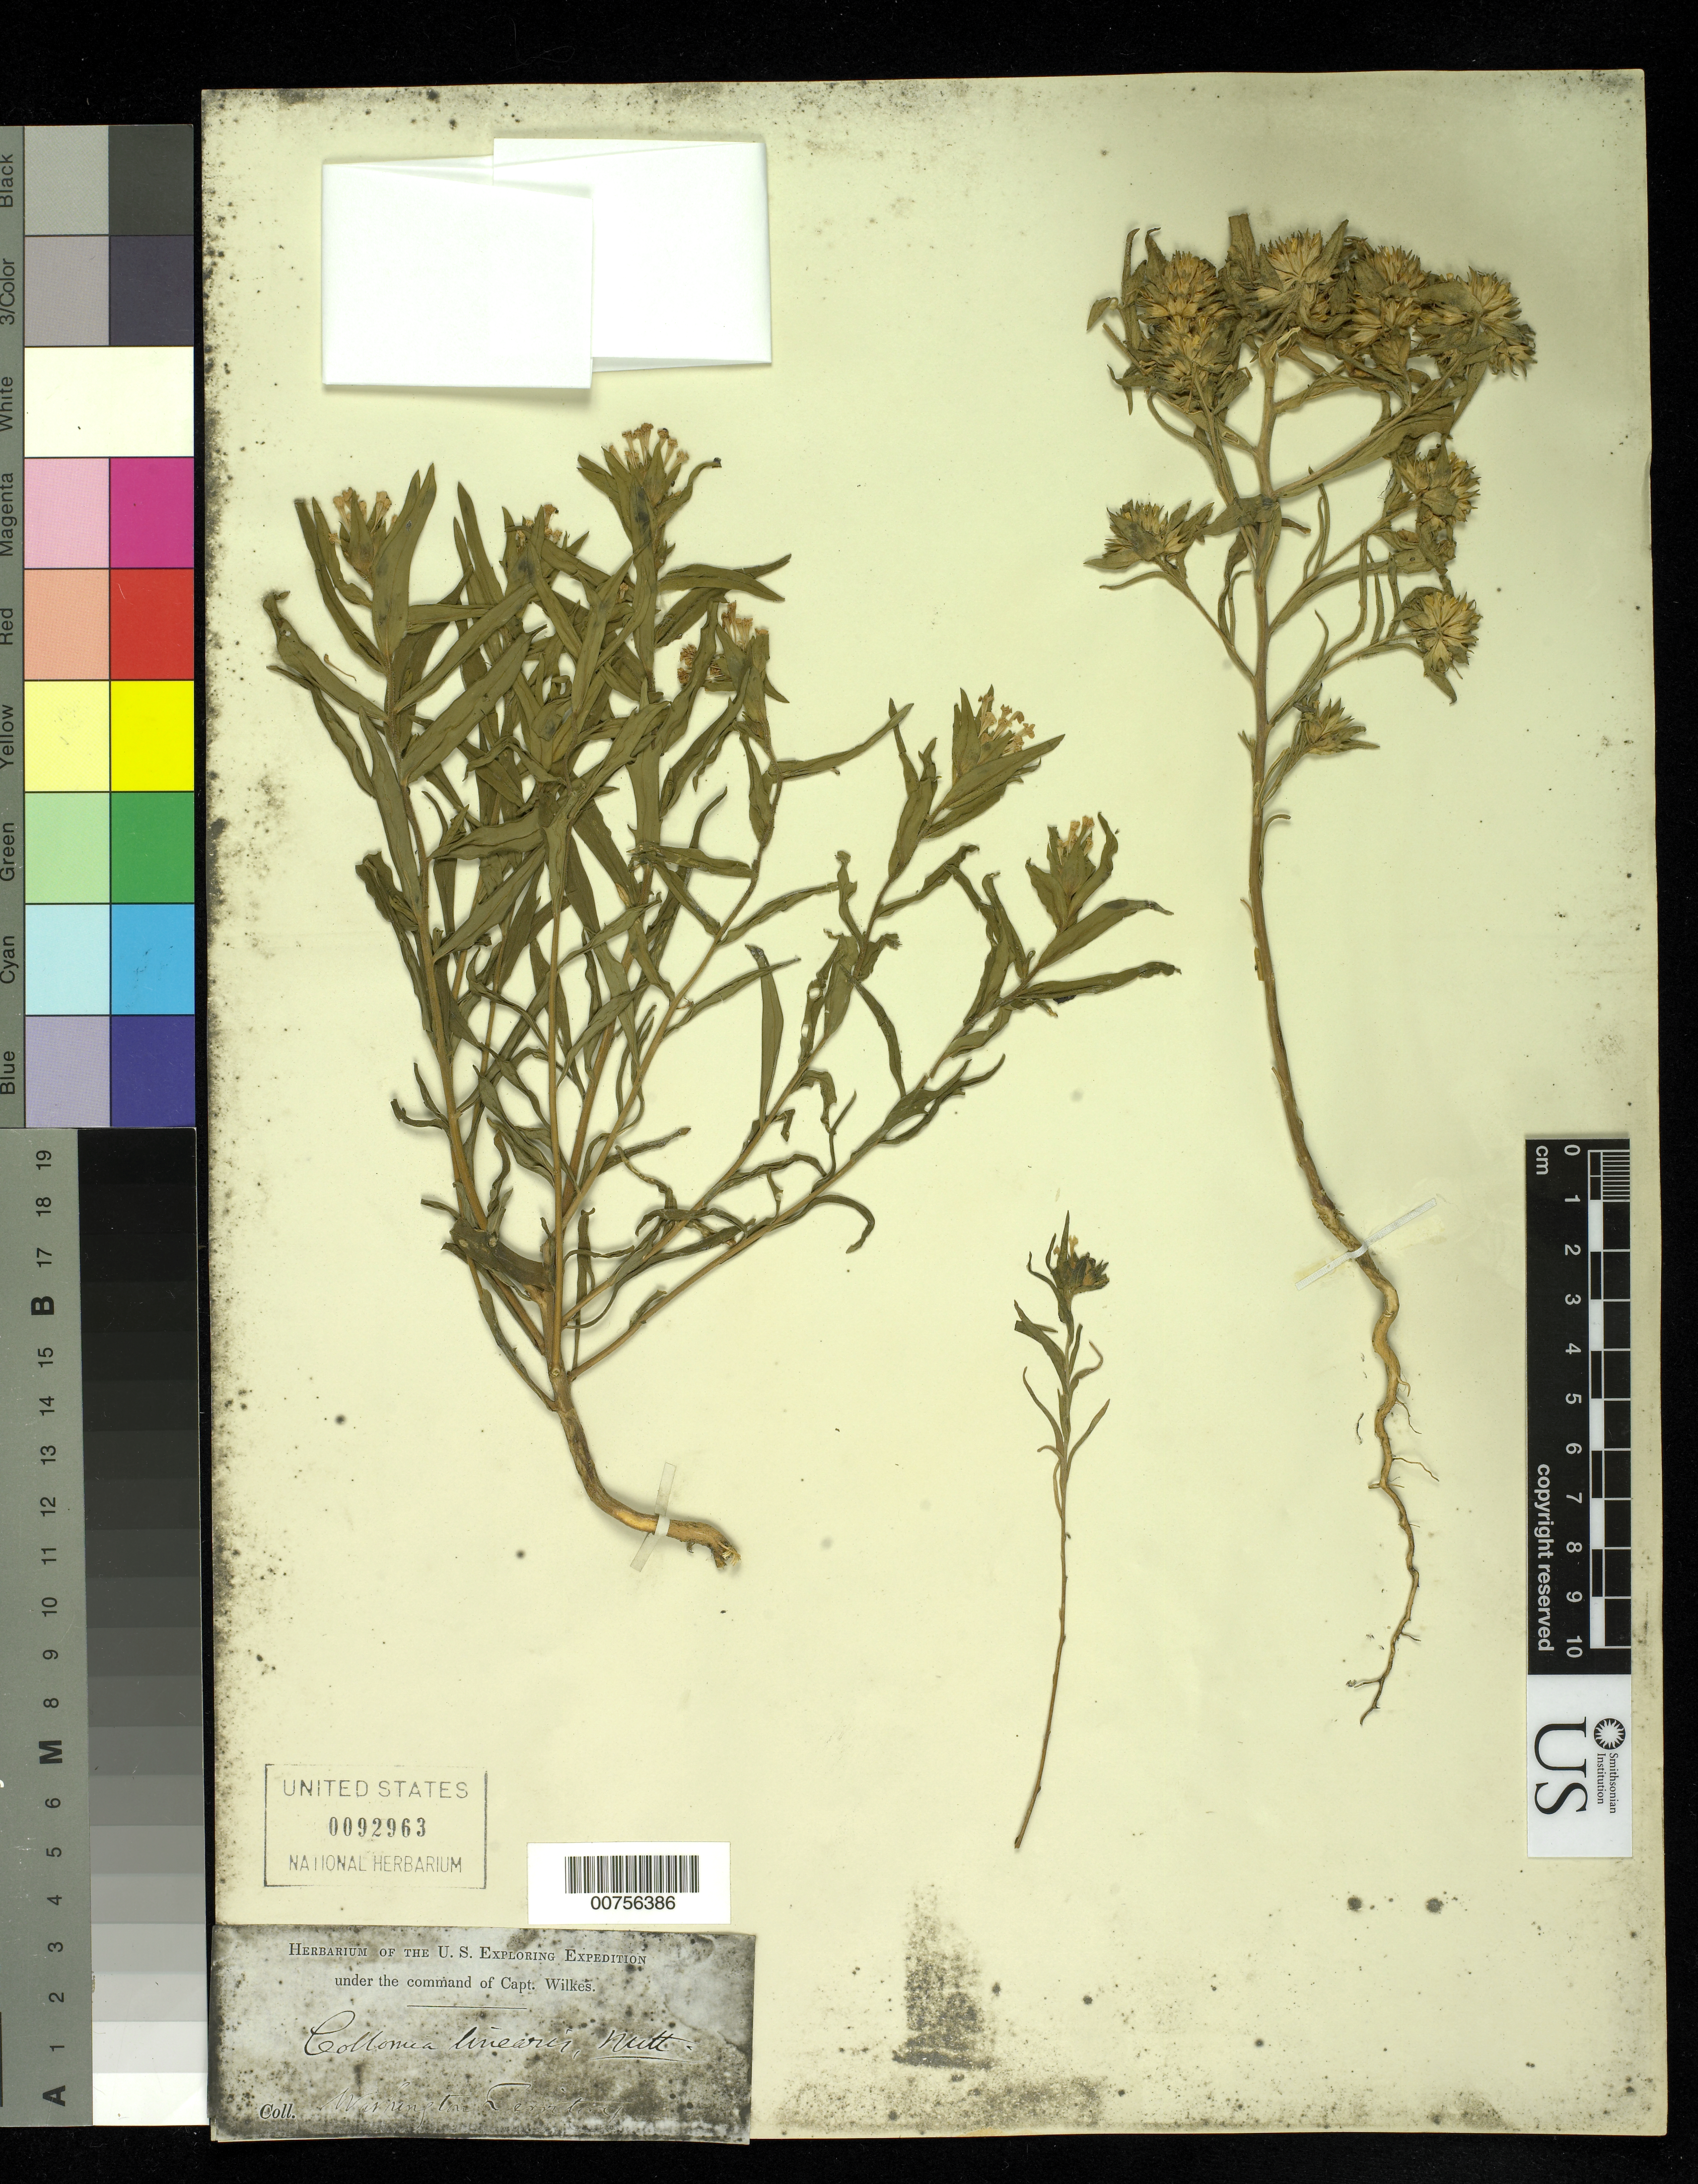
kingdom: Plantae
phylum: Tracheophyta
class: Magnoliopsida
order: Ericales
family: Polemoniaceae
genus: Collomia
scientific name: Collomia linearis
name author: Nutt.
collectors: Wilkes Explor. Exped.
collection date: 1838/1842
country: United States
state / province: Washington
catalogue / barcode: US 92963